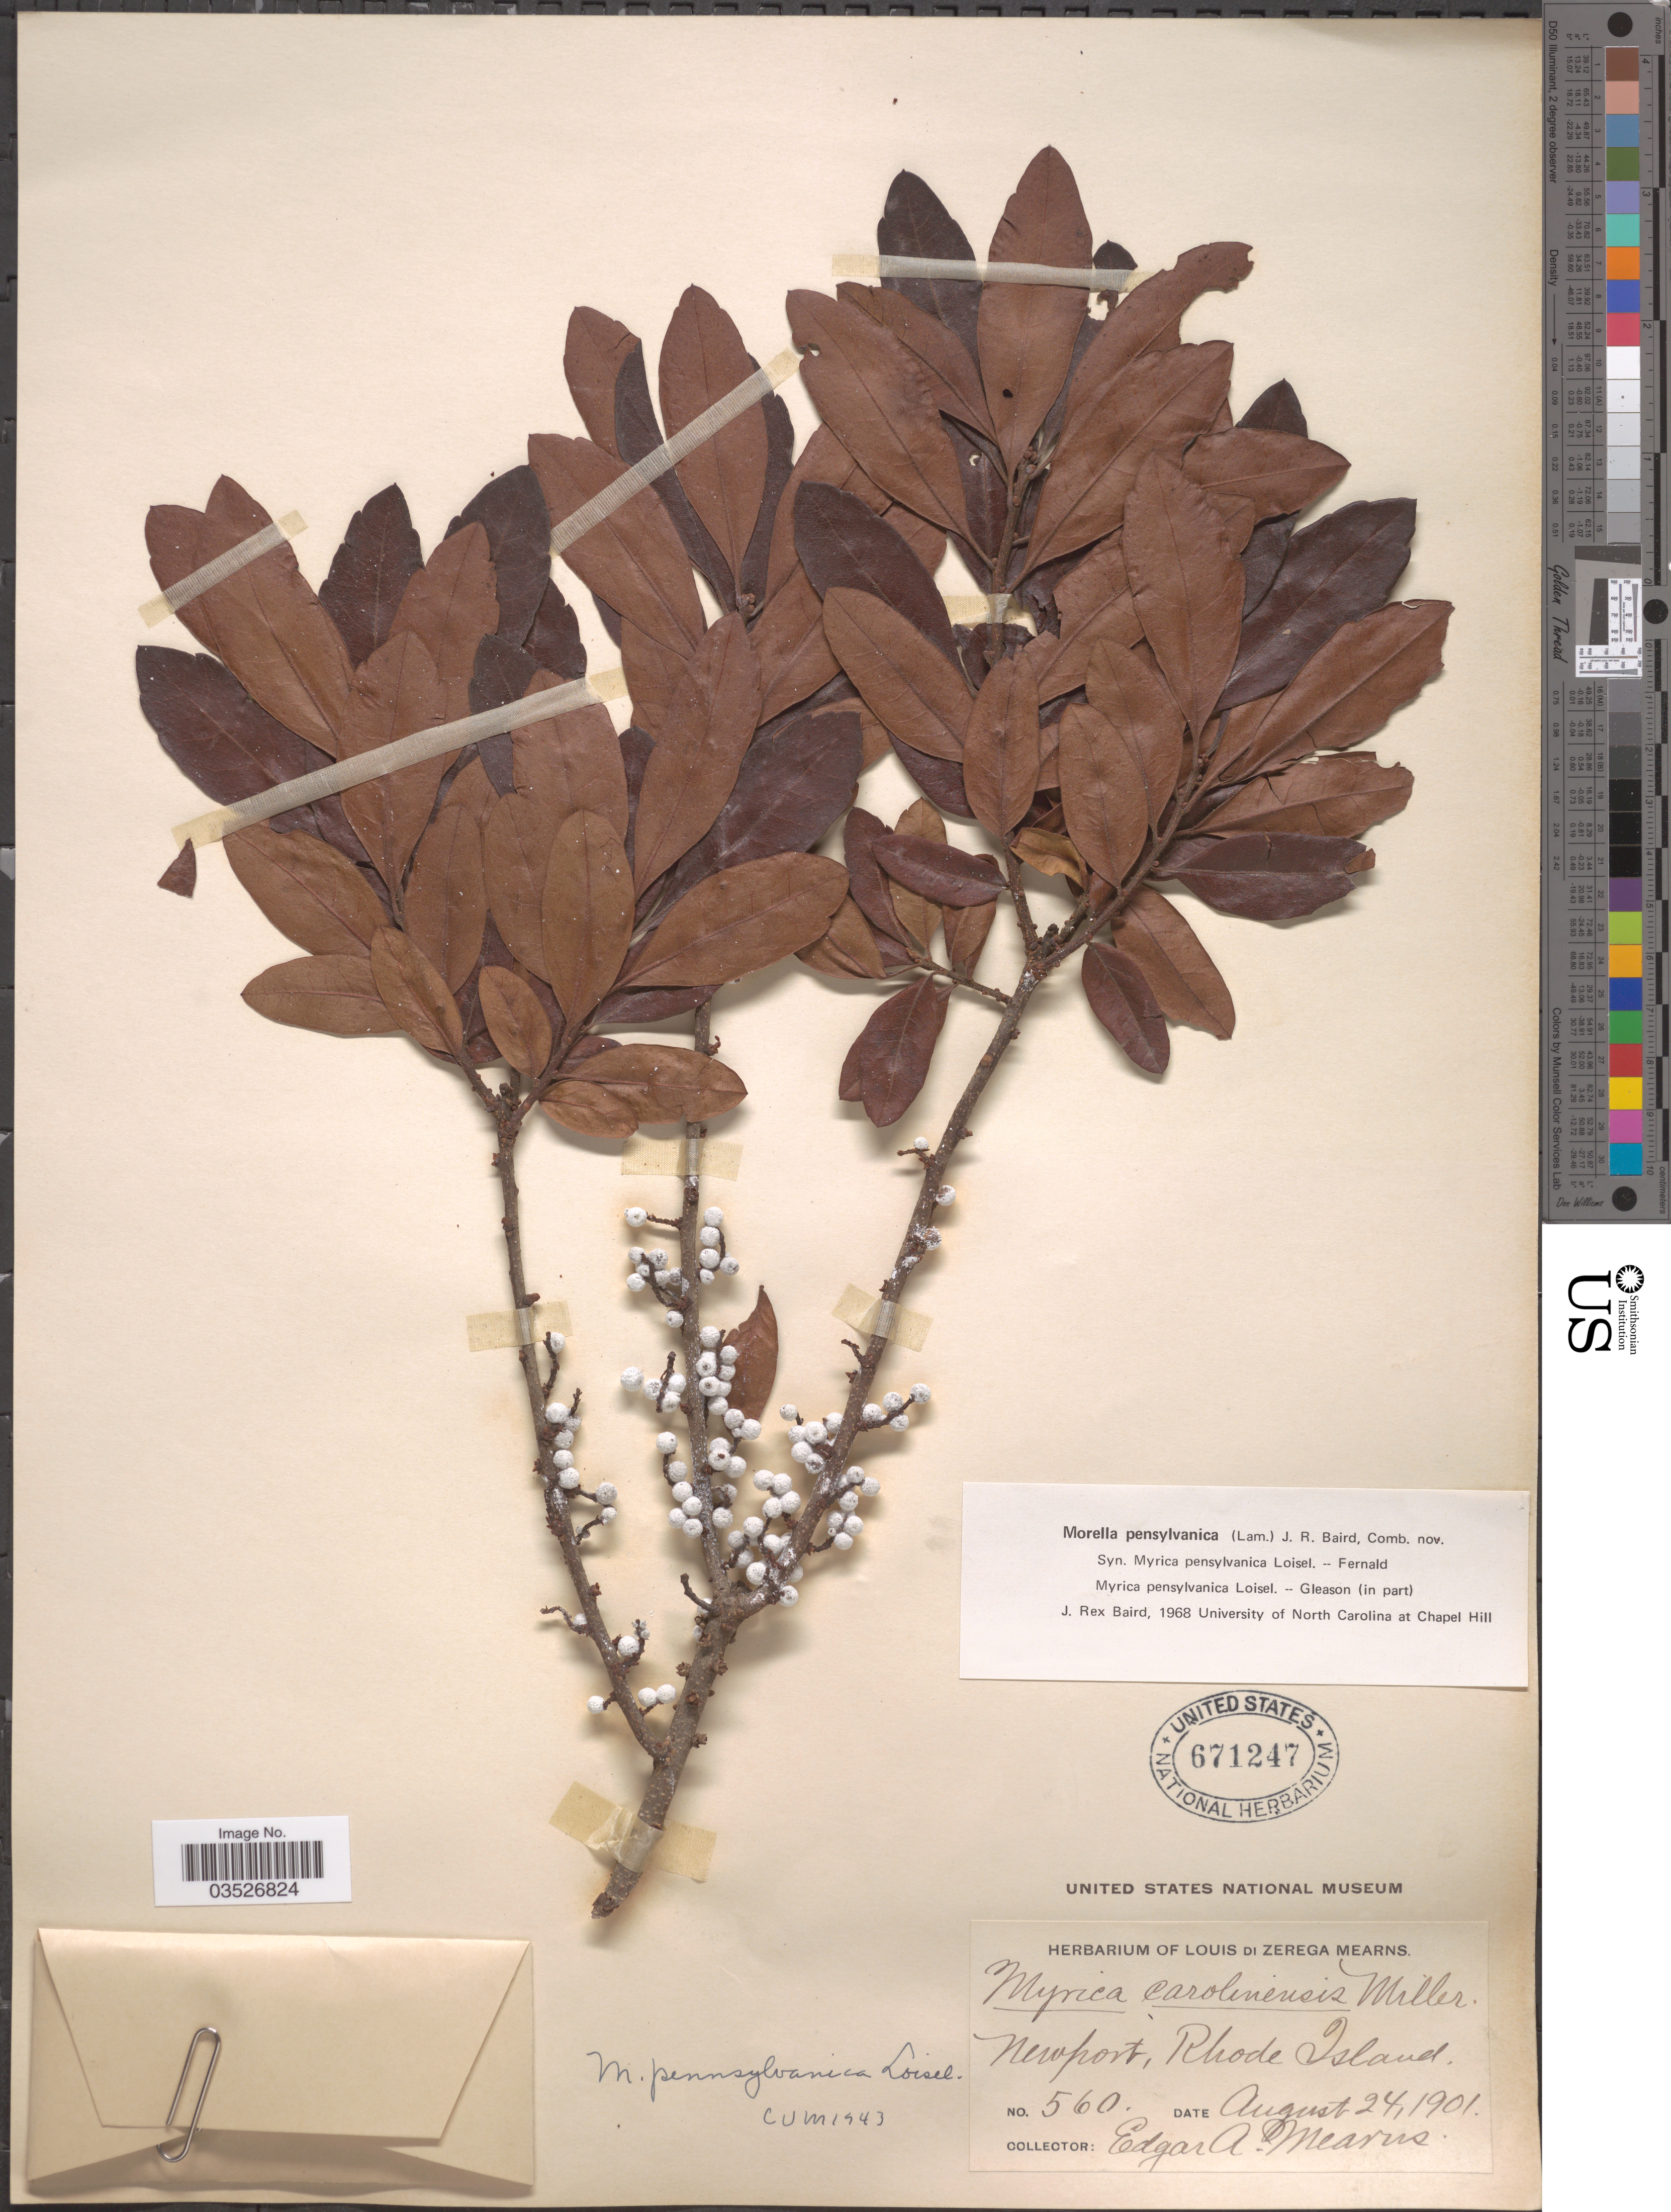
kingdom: Plantae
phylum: Tracheophyta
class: Magnoliopsida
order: Fagales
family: Myricaceae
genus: Morella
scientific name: Morella pensylvanica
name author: (Mirb.) Kartesz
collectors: E. A. Mearns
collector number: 560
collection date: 1901-08-24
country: United States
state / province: Rhode Island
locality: Newport.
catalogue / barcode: US 671247